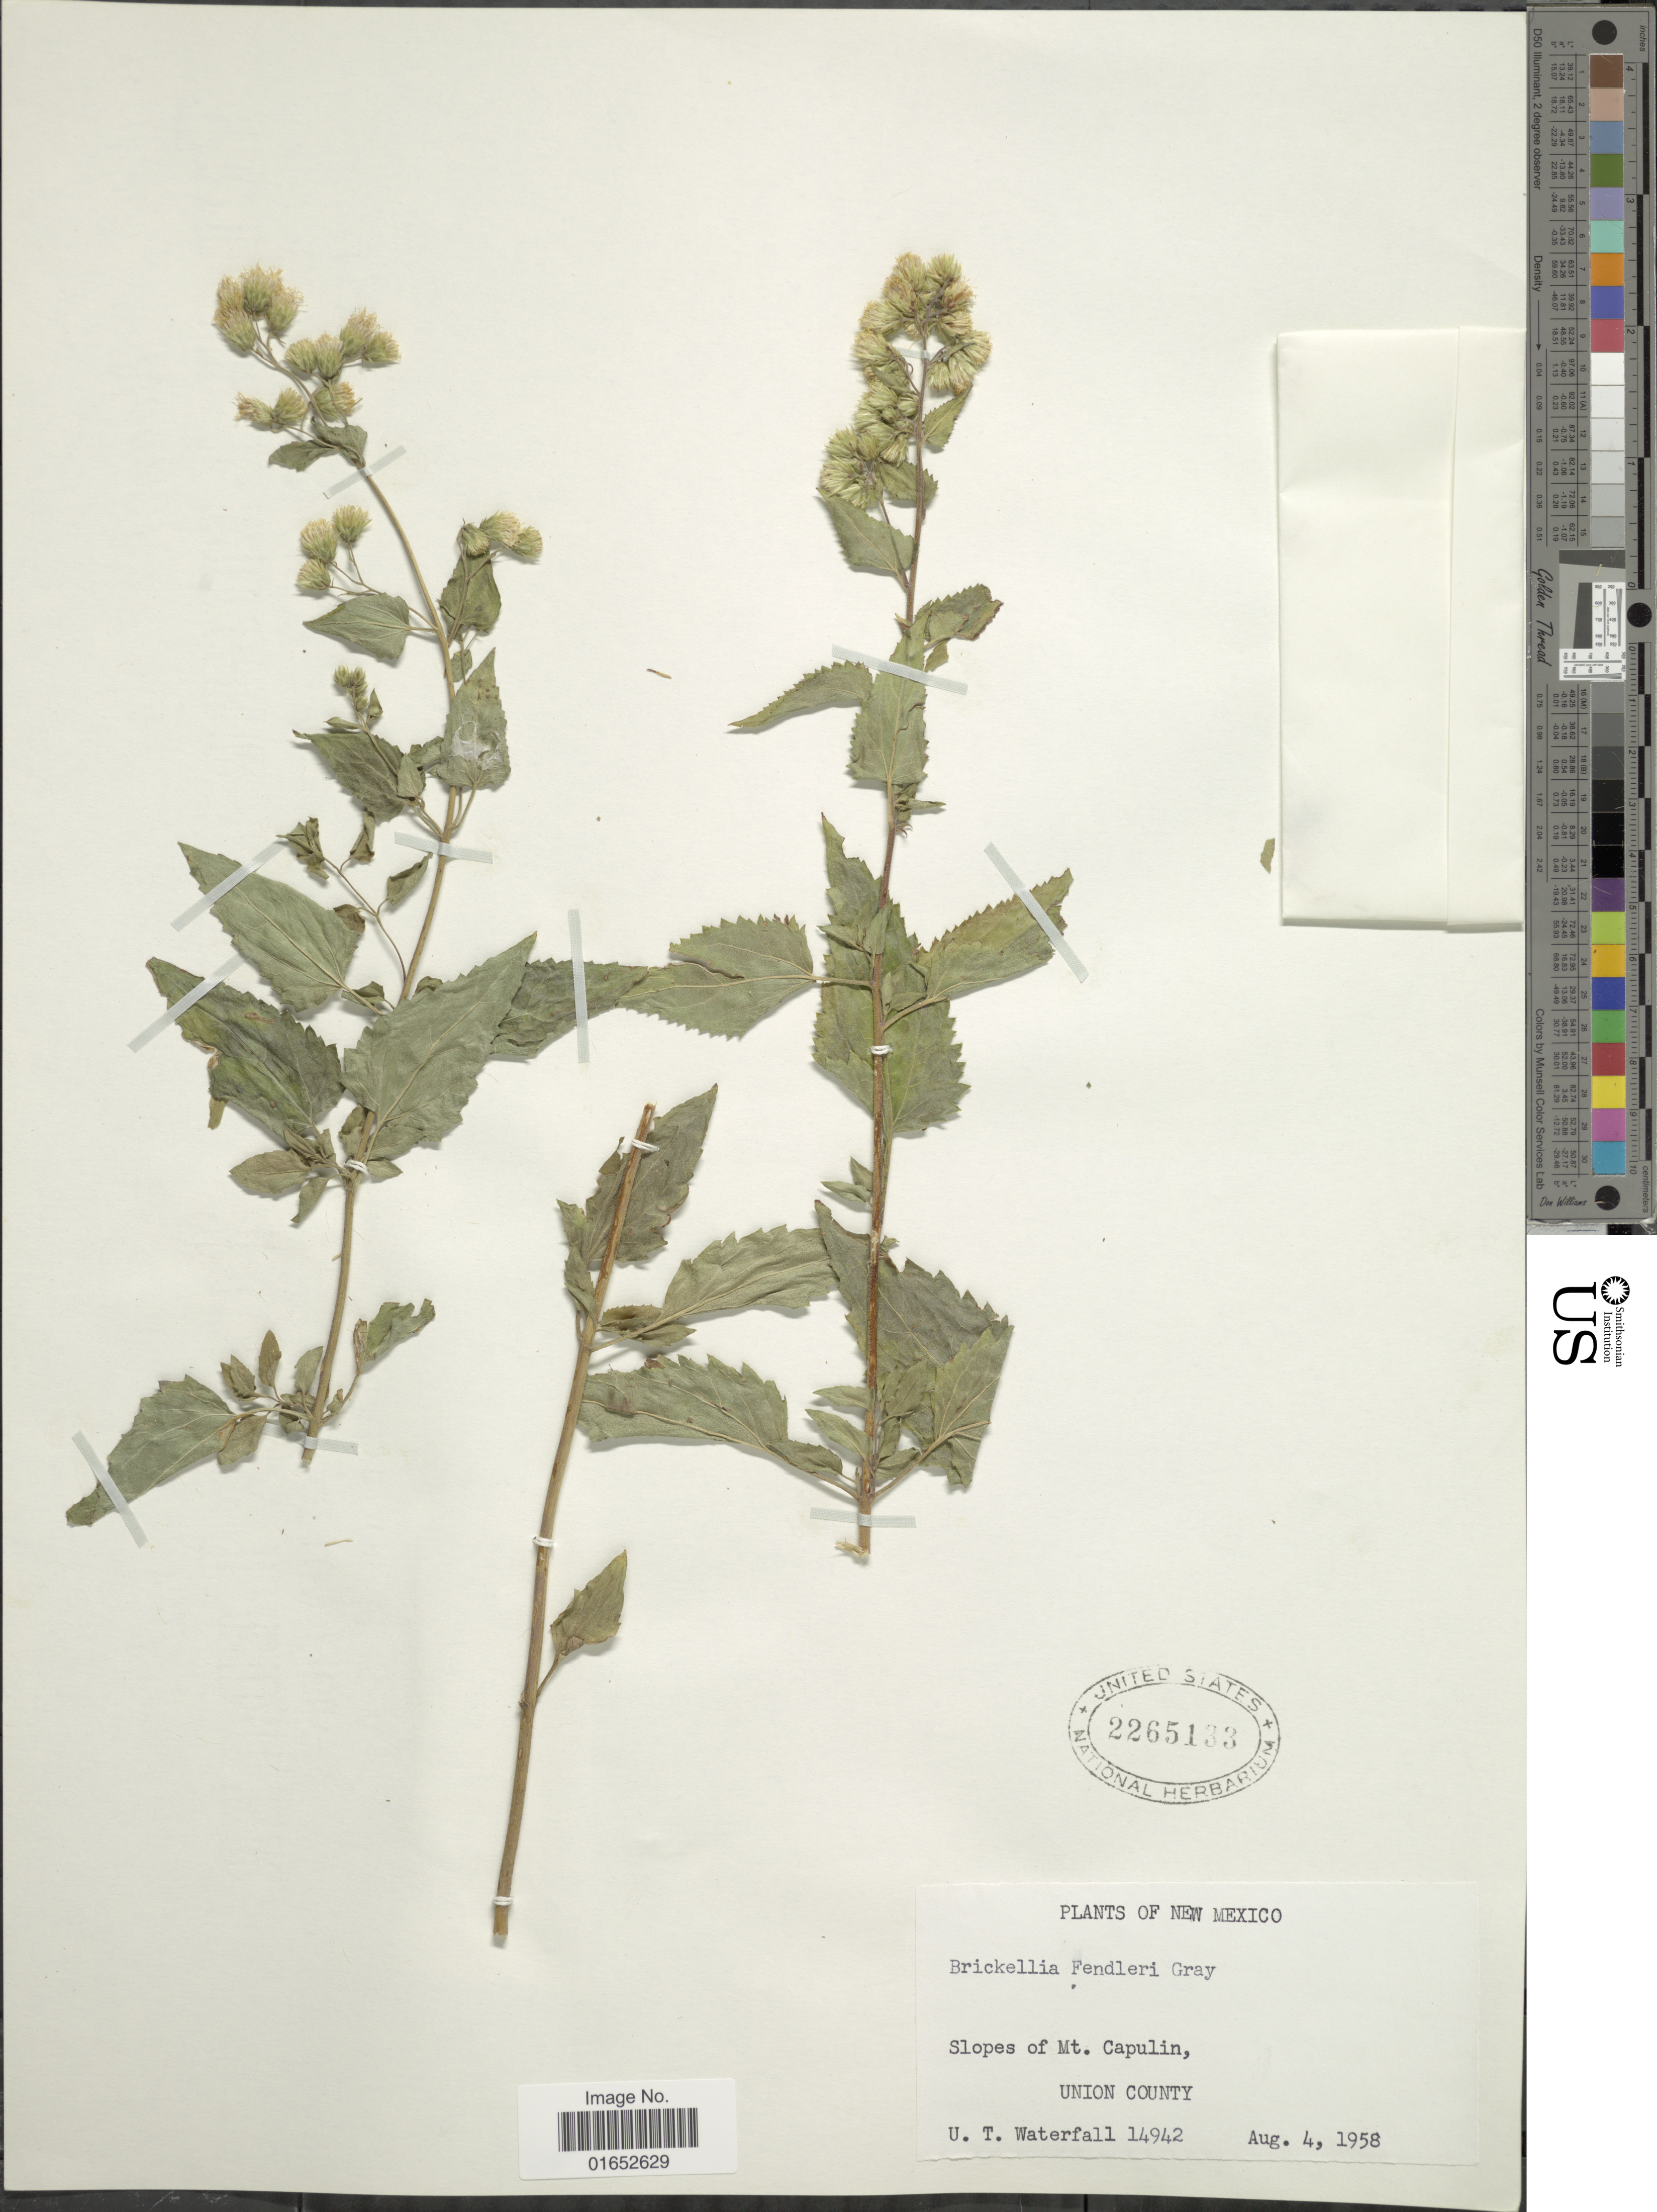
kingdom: Plantae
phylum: Tracheophyta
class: Magnoliopsida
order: Asterales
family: Asteraceae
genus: Brickelliastrum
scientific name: Brickelliastrum fendleri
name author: (A. Gray) R.M. King & H. Rob.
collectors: U. T. Waterfall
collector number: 14942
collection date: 1958-08-04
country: United States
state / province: New Mexico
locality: Slope of Mt. Capulin, Union County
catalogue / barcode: US 2265133